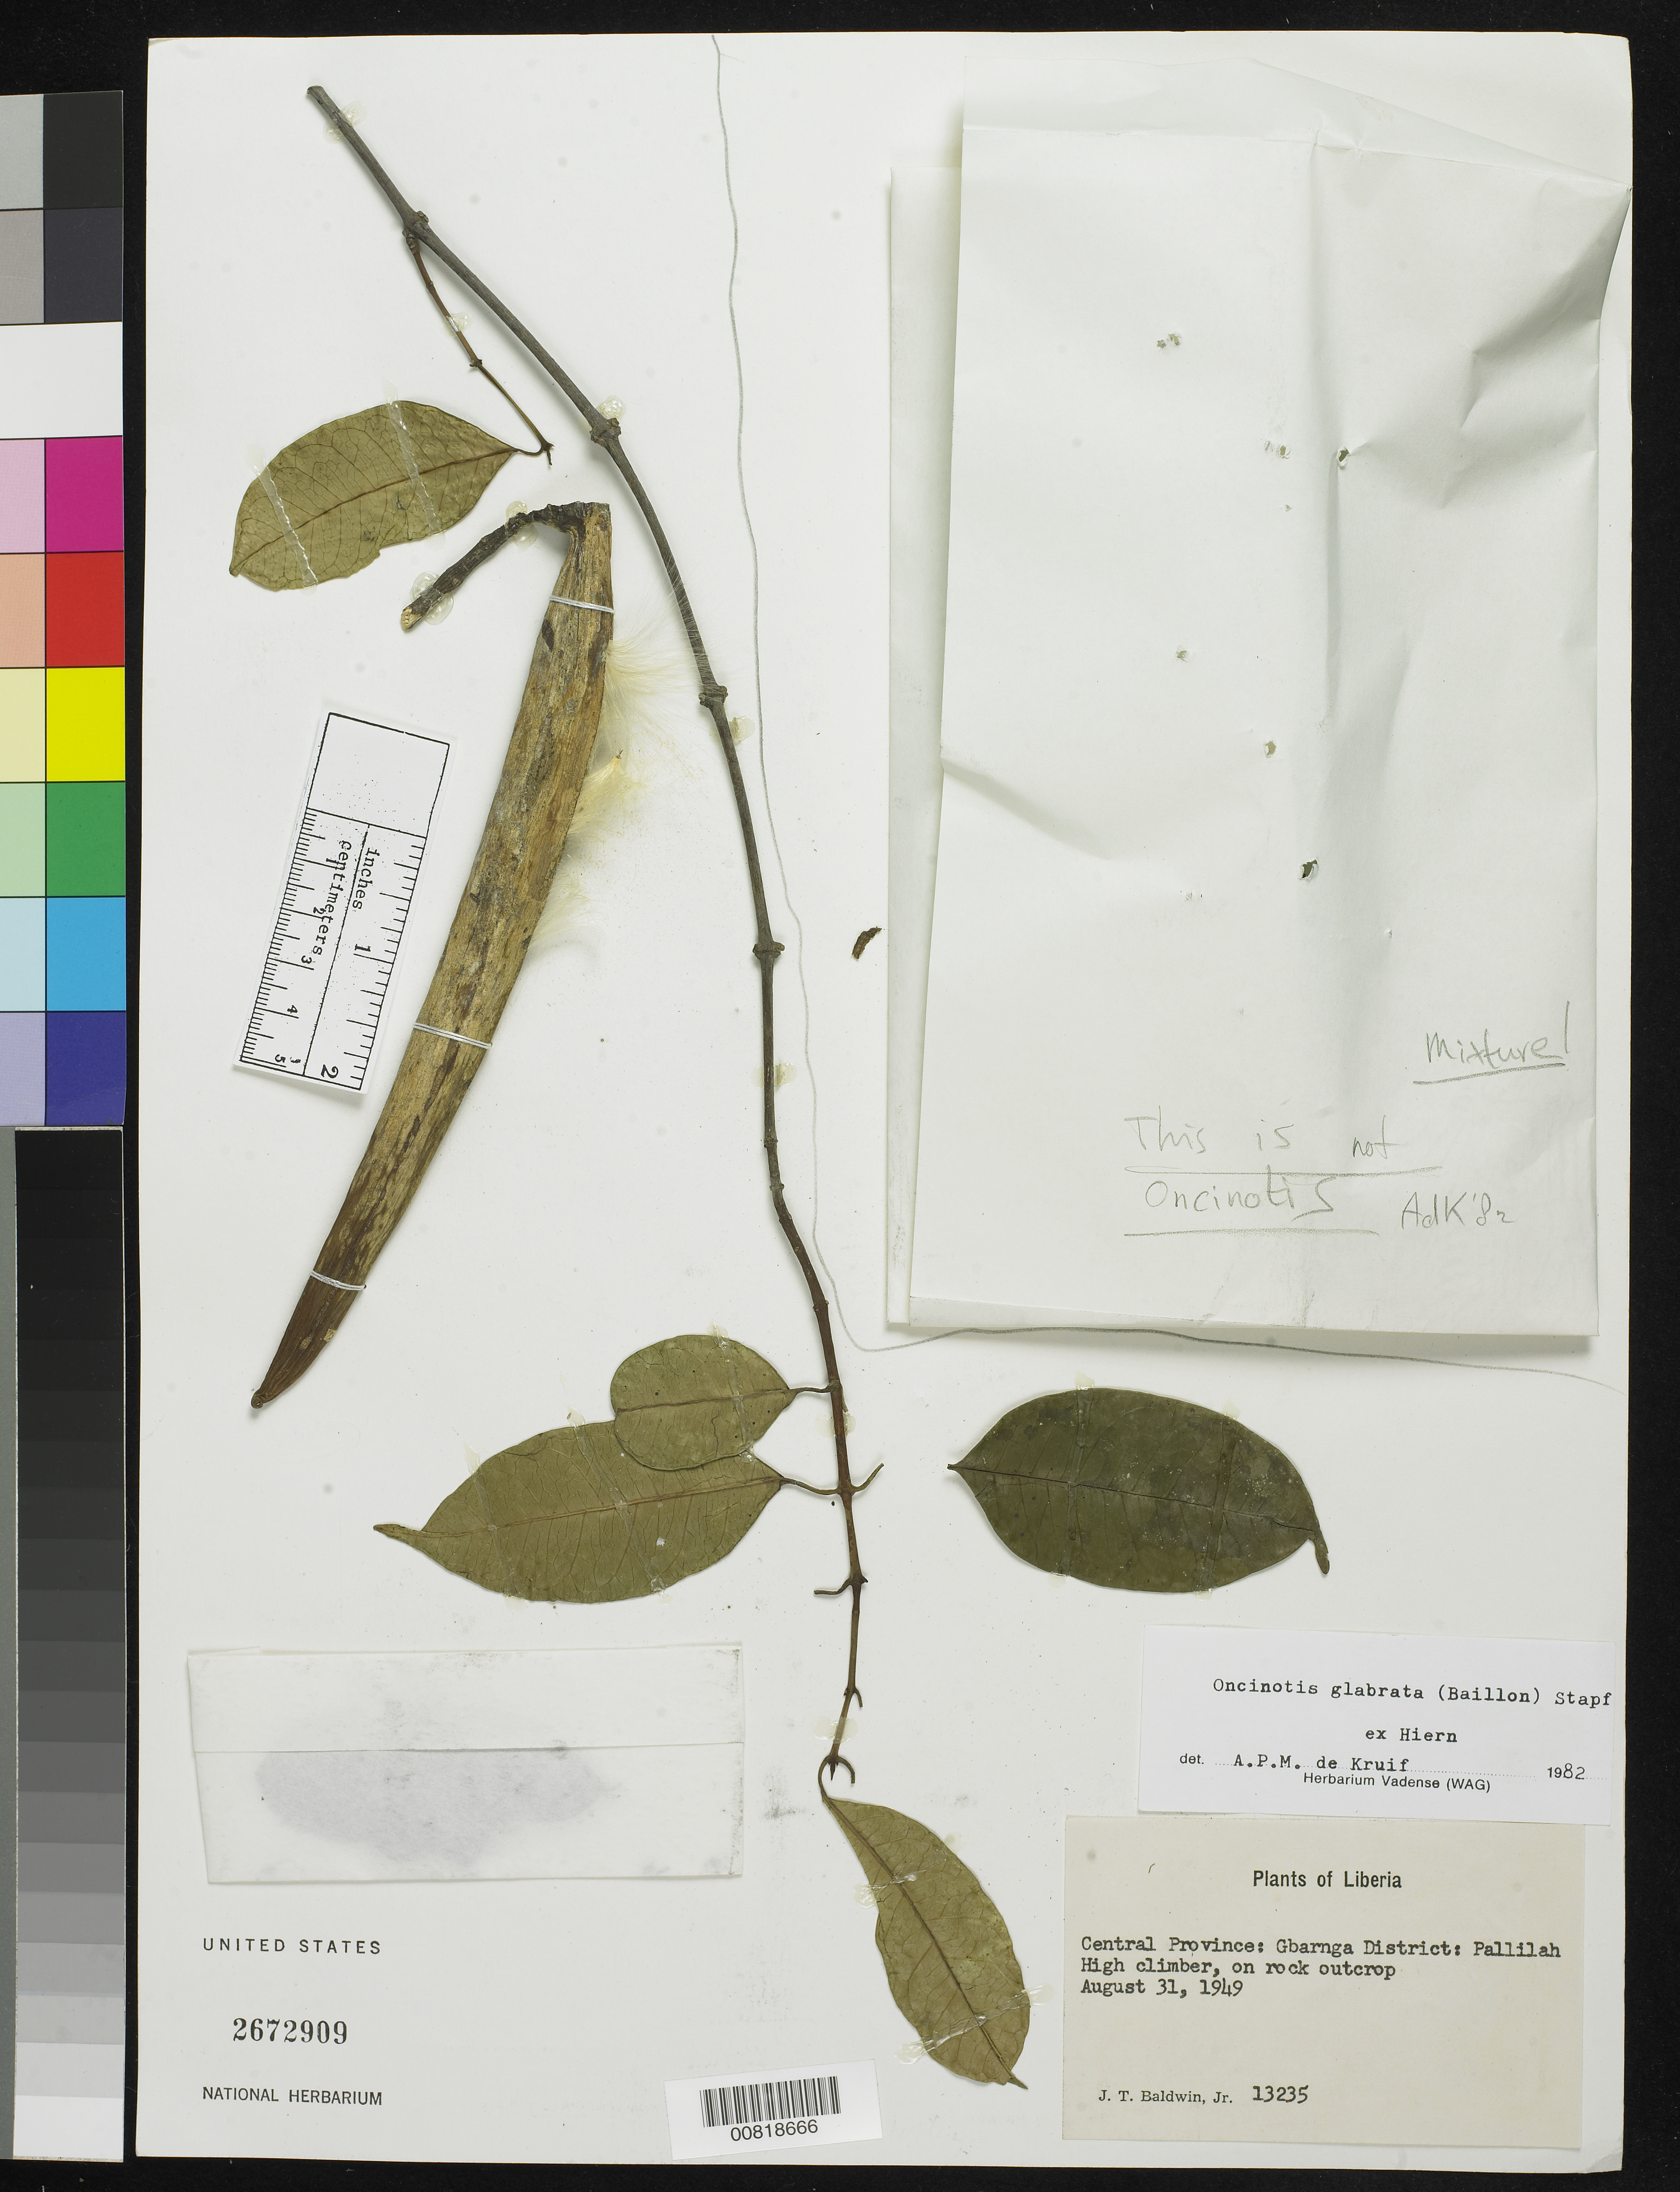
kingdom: Plantae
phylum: Tracheophyta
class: Magnoliopsida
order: Gentianales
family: Apocynaceae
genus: Oncinotis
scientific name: Oncinotis glabrata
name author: (Baill.) Stapf ex Hiern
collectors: J. T. Baldwin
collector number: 13235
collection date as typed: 31 Aug 1949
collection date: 1949-08-31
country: Liberia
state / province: Bong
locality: Central Province: Gbarnga District, Pallilah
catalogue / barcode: US 2672909